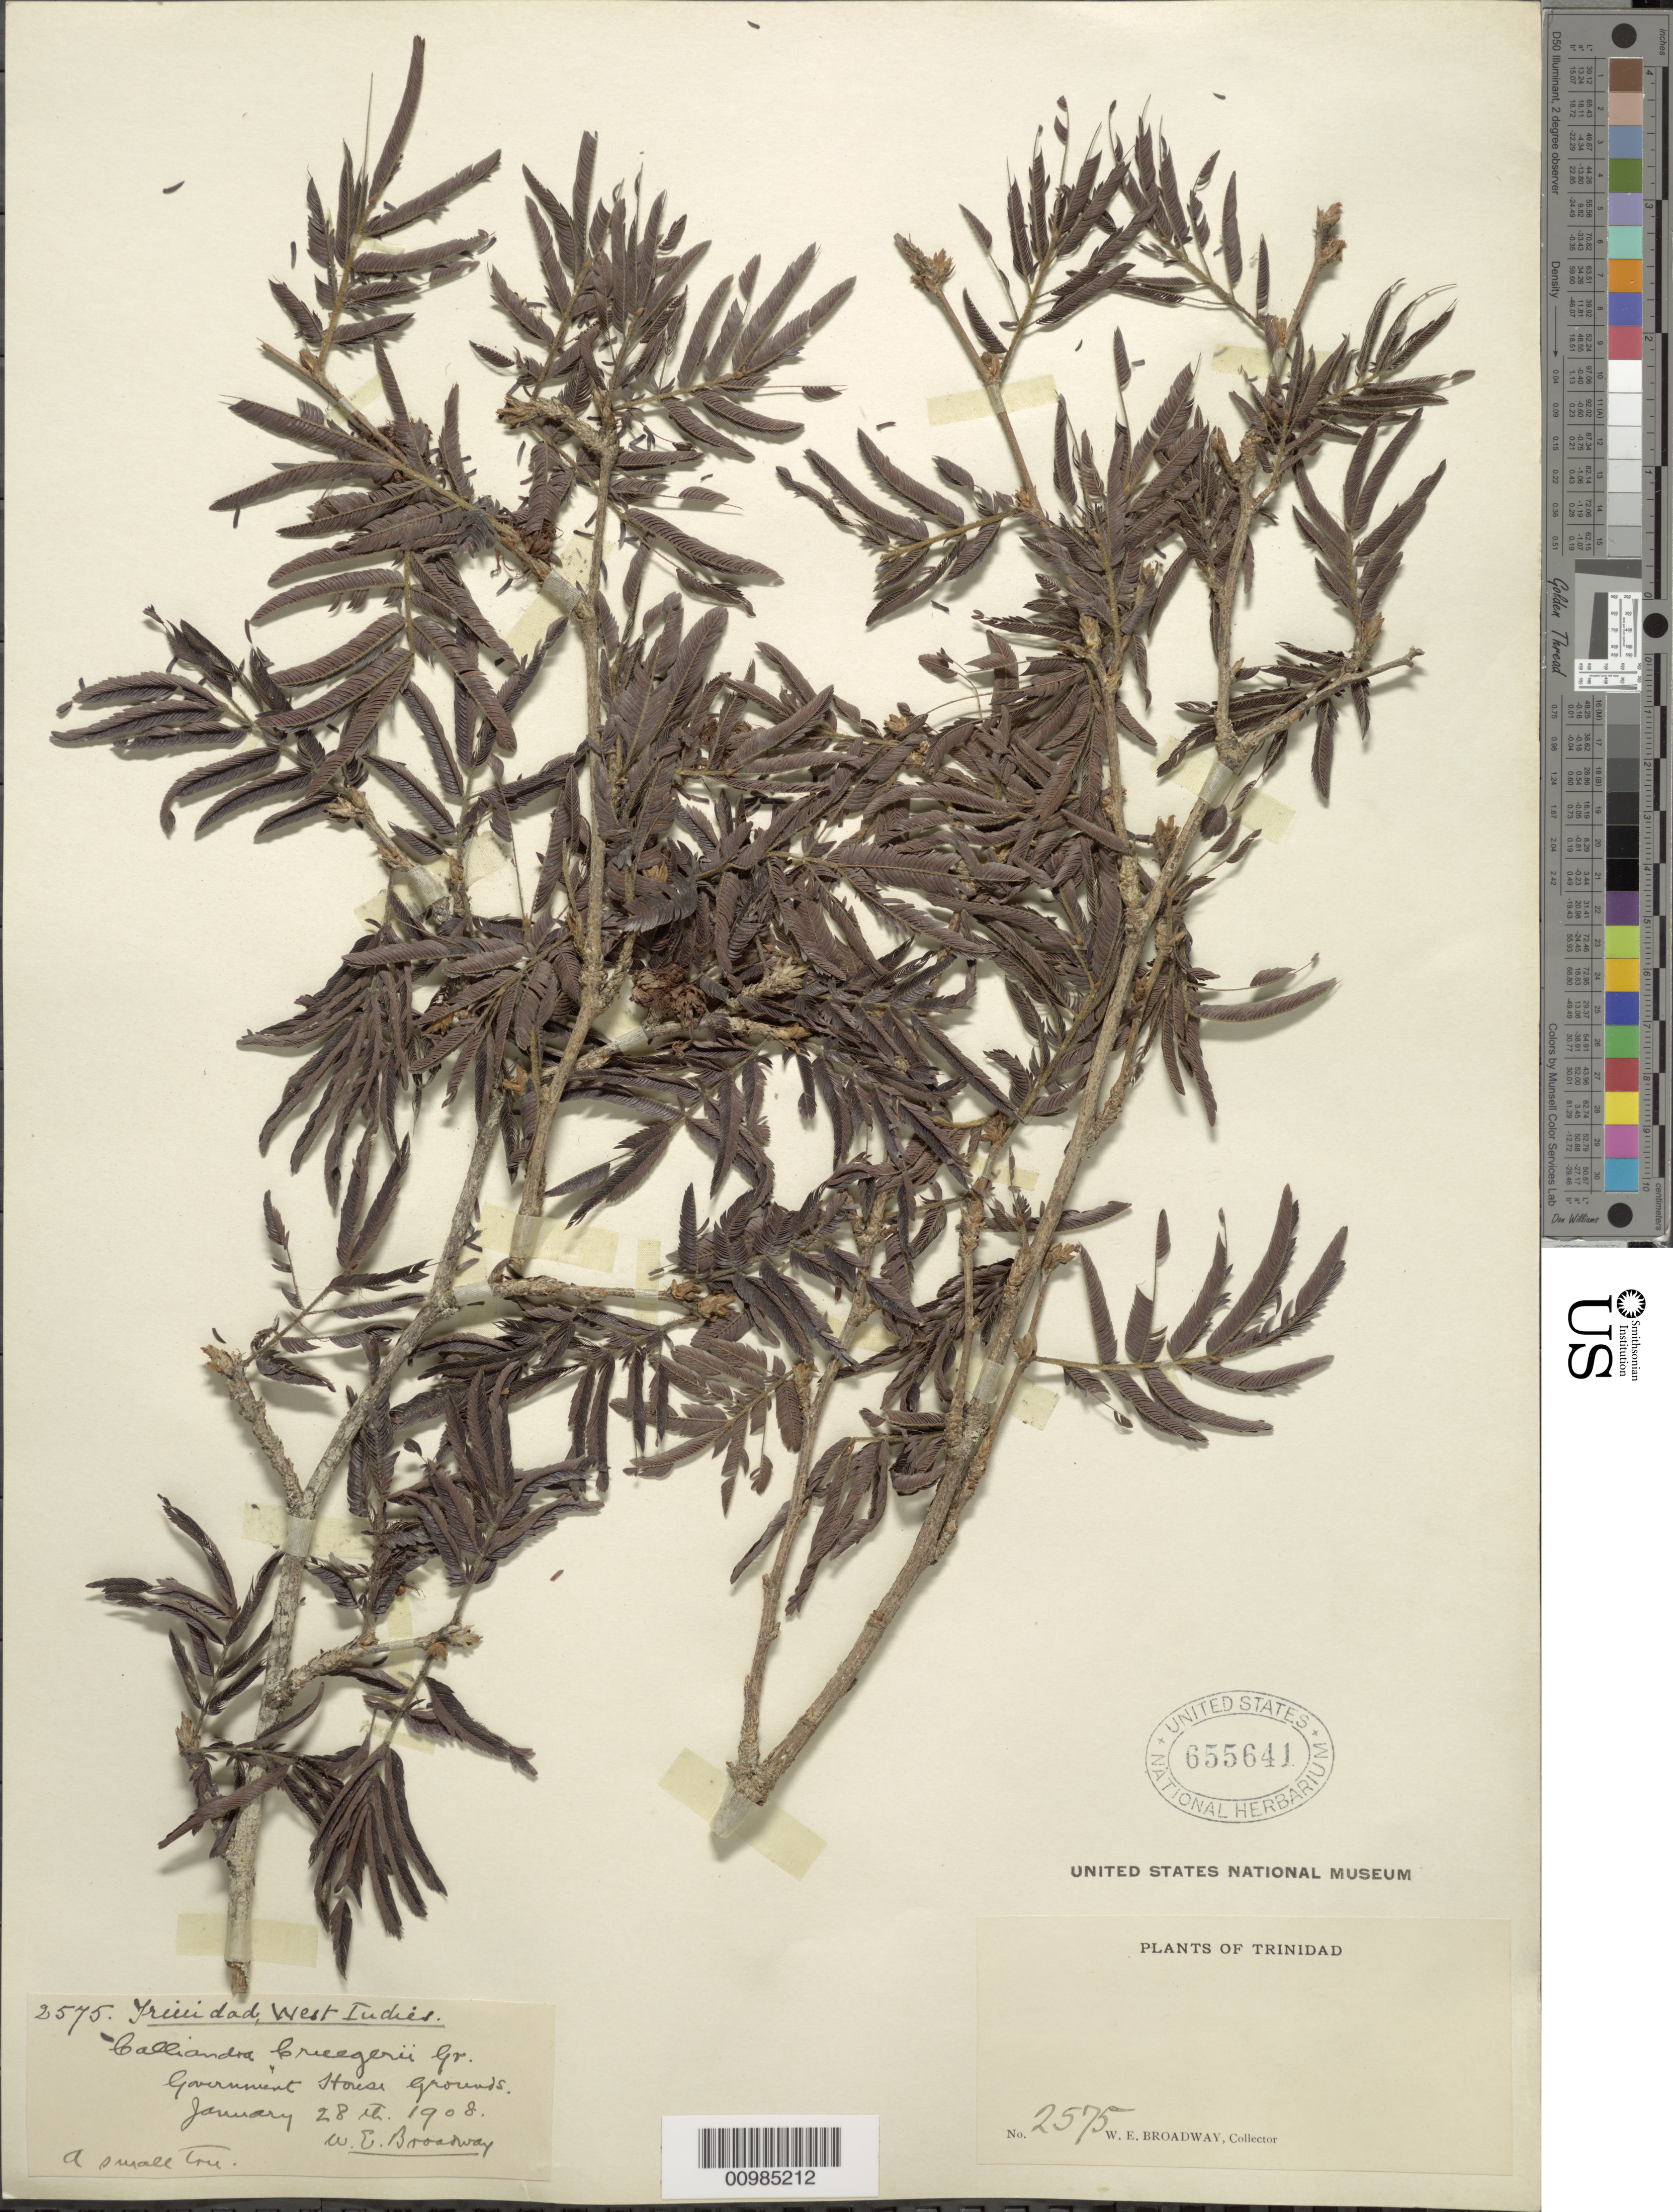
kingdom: Plantae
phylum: Tracheophyta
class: Magnoliopsida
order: Fabales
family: Fabaceae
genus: Calliandra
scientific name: Calliandra cruegeri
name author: Griseb.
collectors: W. E. Broadway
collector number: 2575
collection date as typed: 28 Jan 1908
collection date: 1908-01-28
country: Trinidad and Tobago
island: Trinidad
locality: Government House Grounds.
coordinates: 0 N, 0 E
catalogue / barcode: US 655641